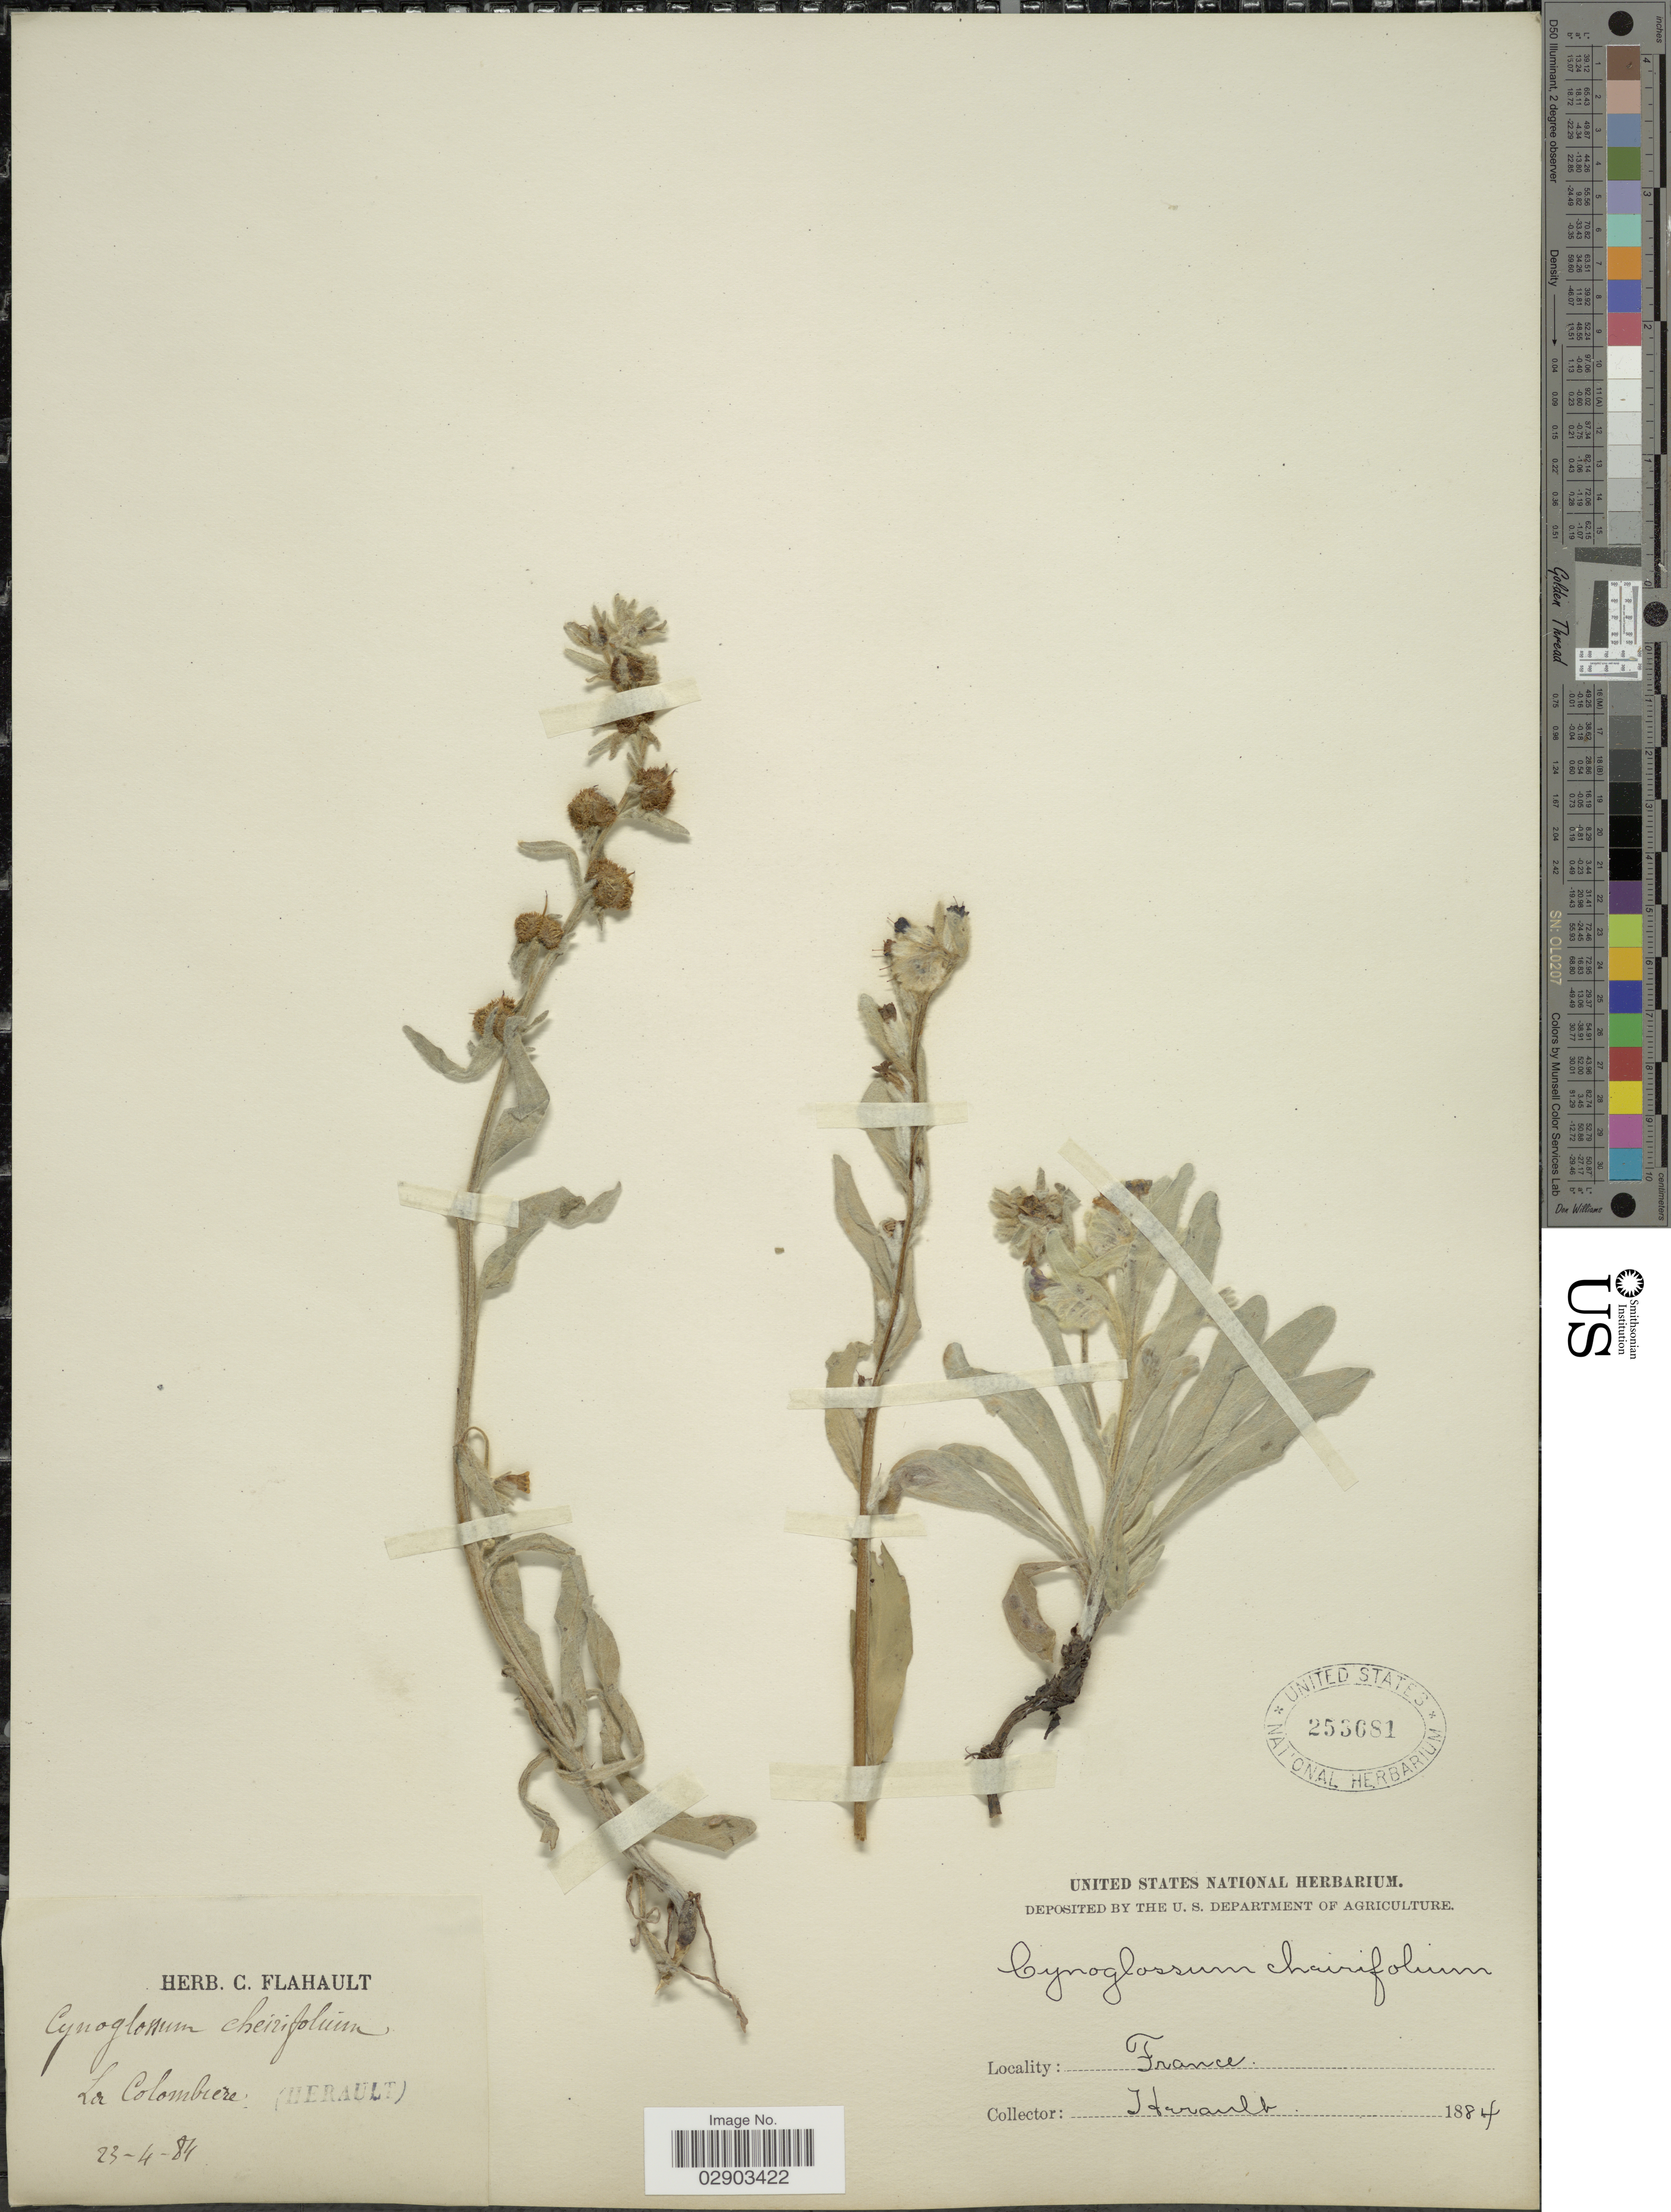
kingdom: Plantae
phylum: Tracheophyta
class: Magnoliopsida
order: Boraginales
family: Boraginaceae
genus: Cynoglossum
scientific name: Cynoglossum cheirifolium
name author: L.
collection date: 1884-04-23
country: France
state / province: Occitanie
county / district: Hérault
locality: La Colombiere.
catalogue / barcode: US 253681